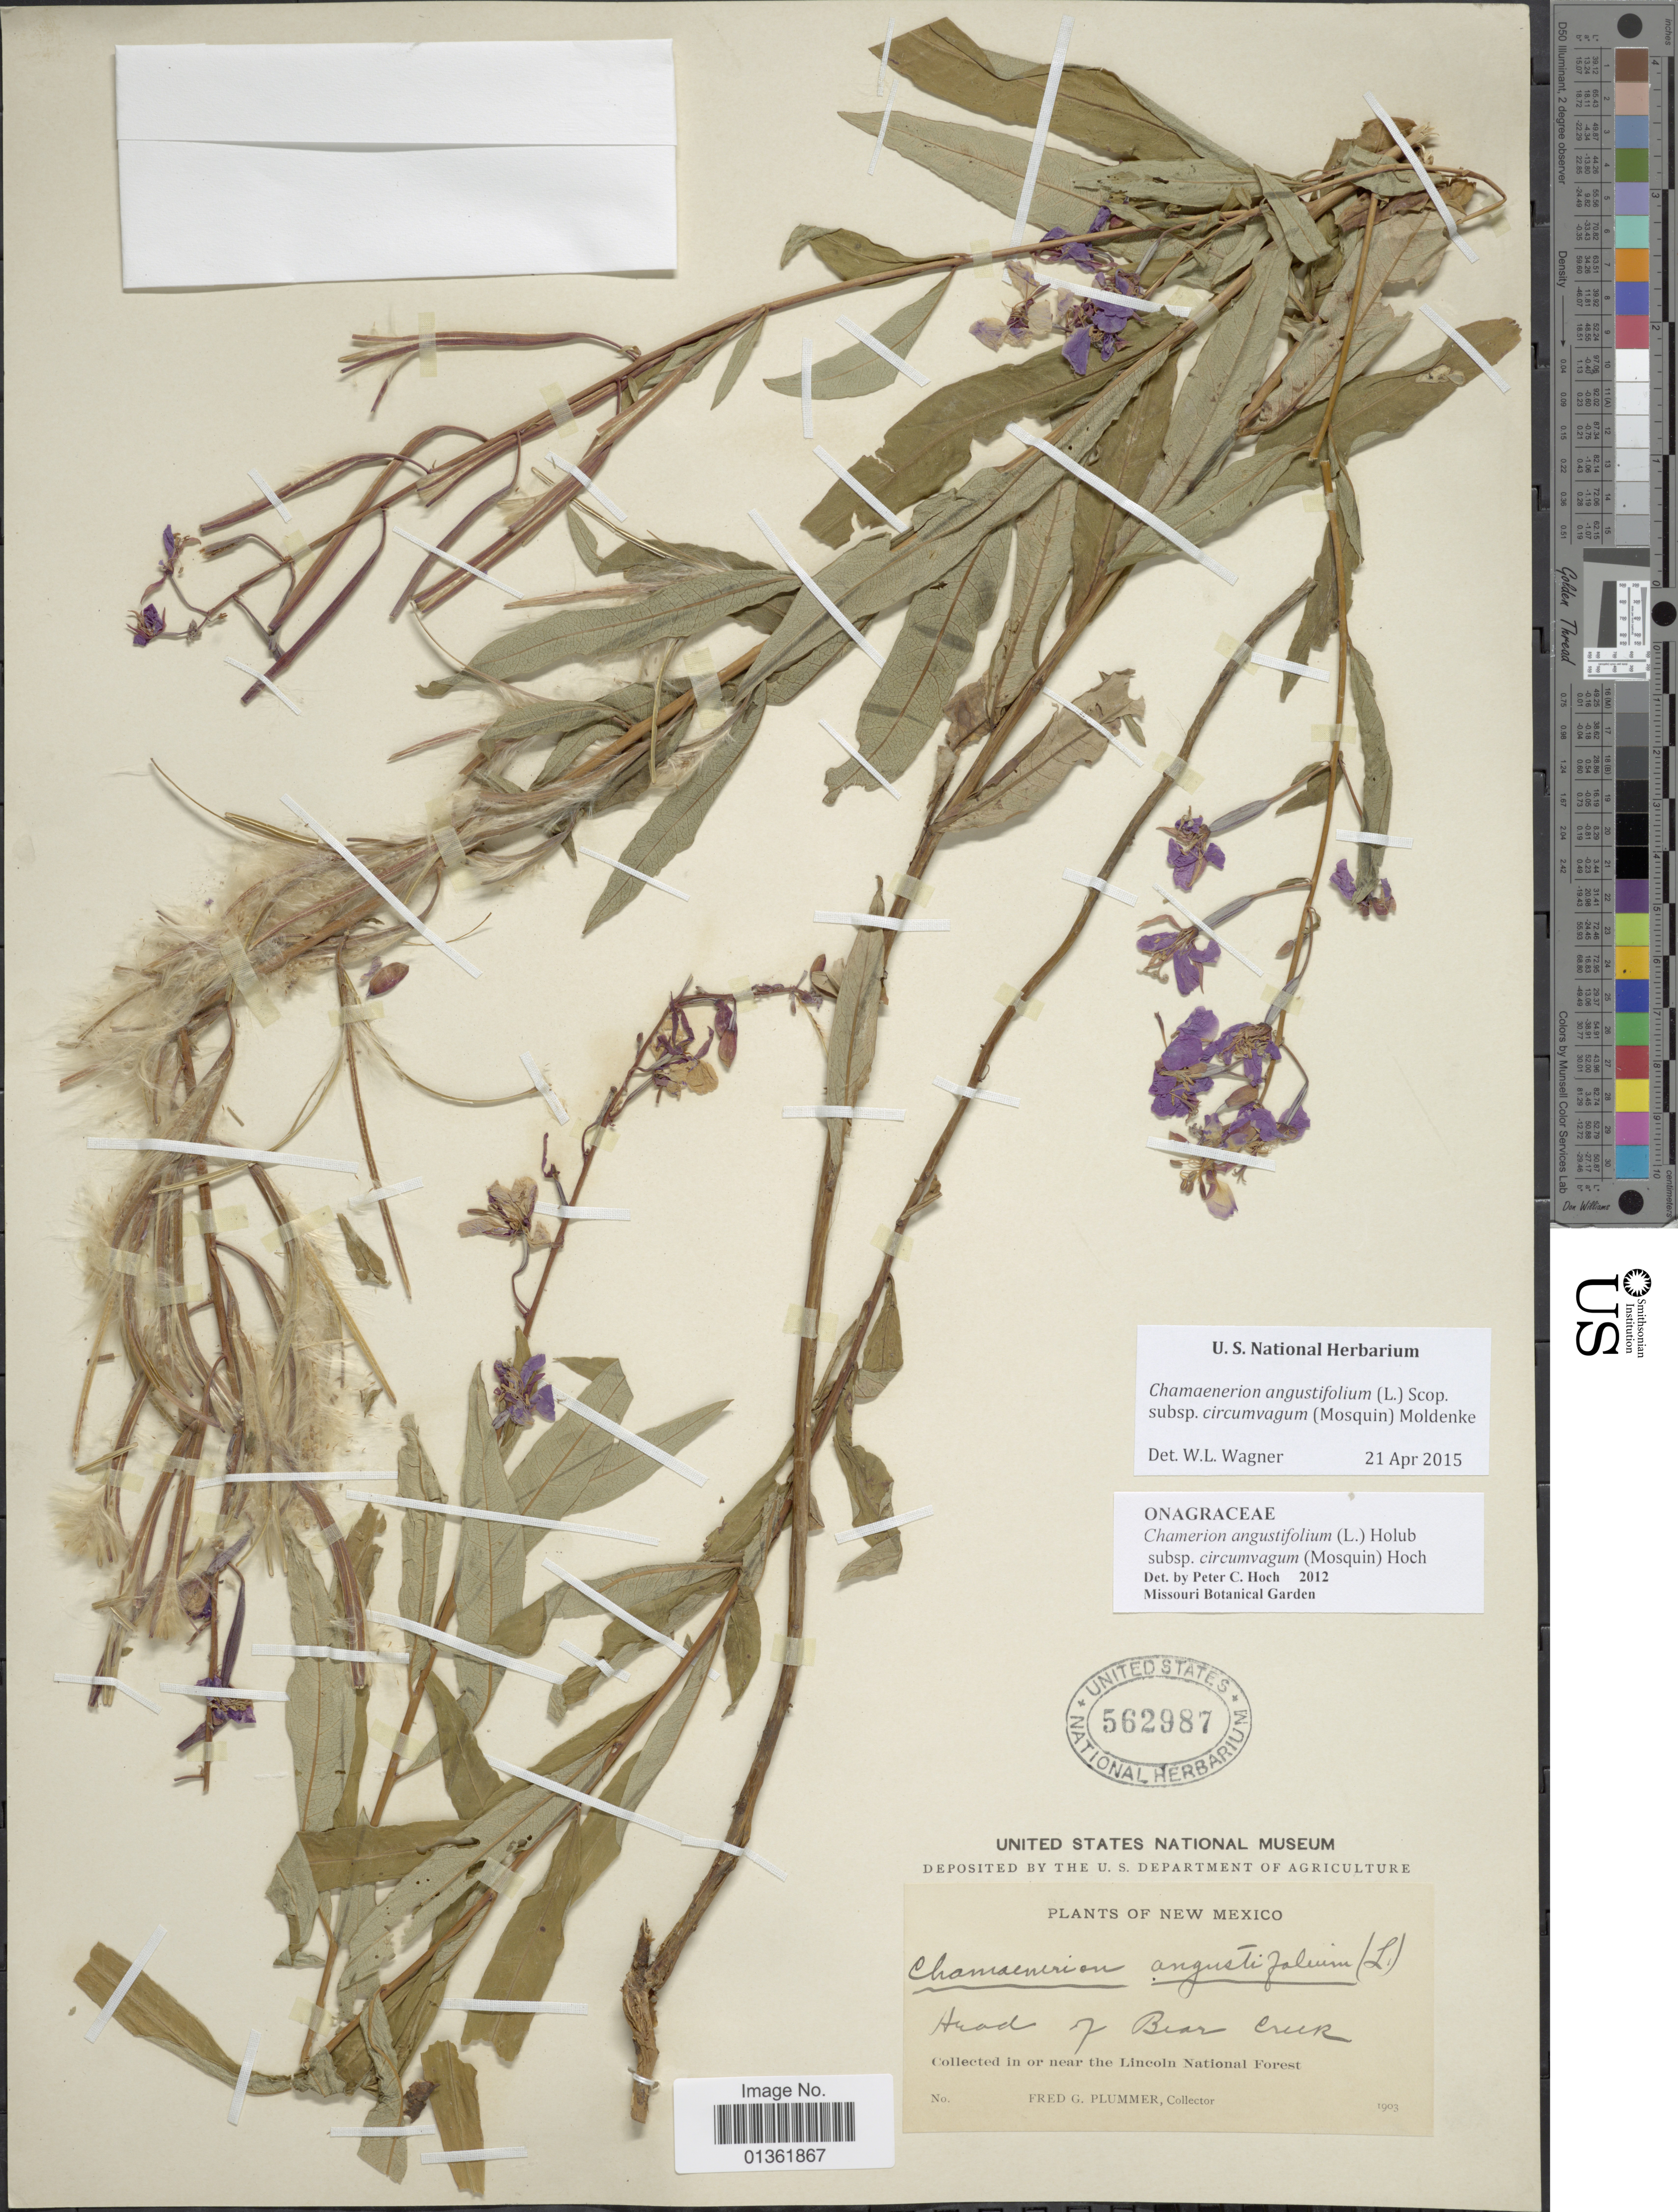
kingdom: Plantae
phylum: Tracheophyta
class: Magnoliopsida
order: Myrtales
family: Onagraceae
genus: Chamaenerion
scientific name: Chamaenerion angustifolium subsp. circumvagum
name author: (Mosquin) Moldenke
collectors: F. Plummer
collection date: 1903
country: United States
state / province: New Mexico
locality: Head of Bear Creek. In or near the Lincoln National Forest.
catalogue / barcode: US 562987